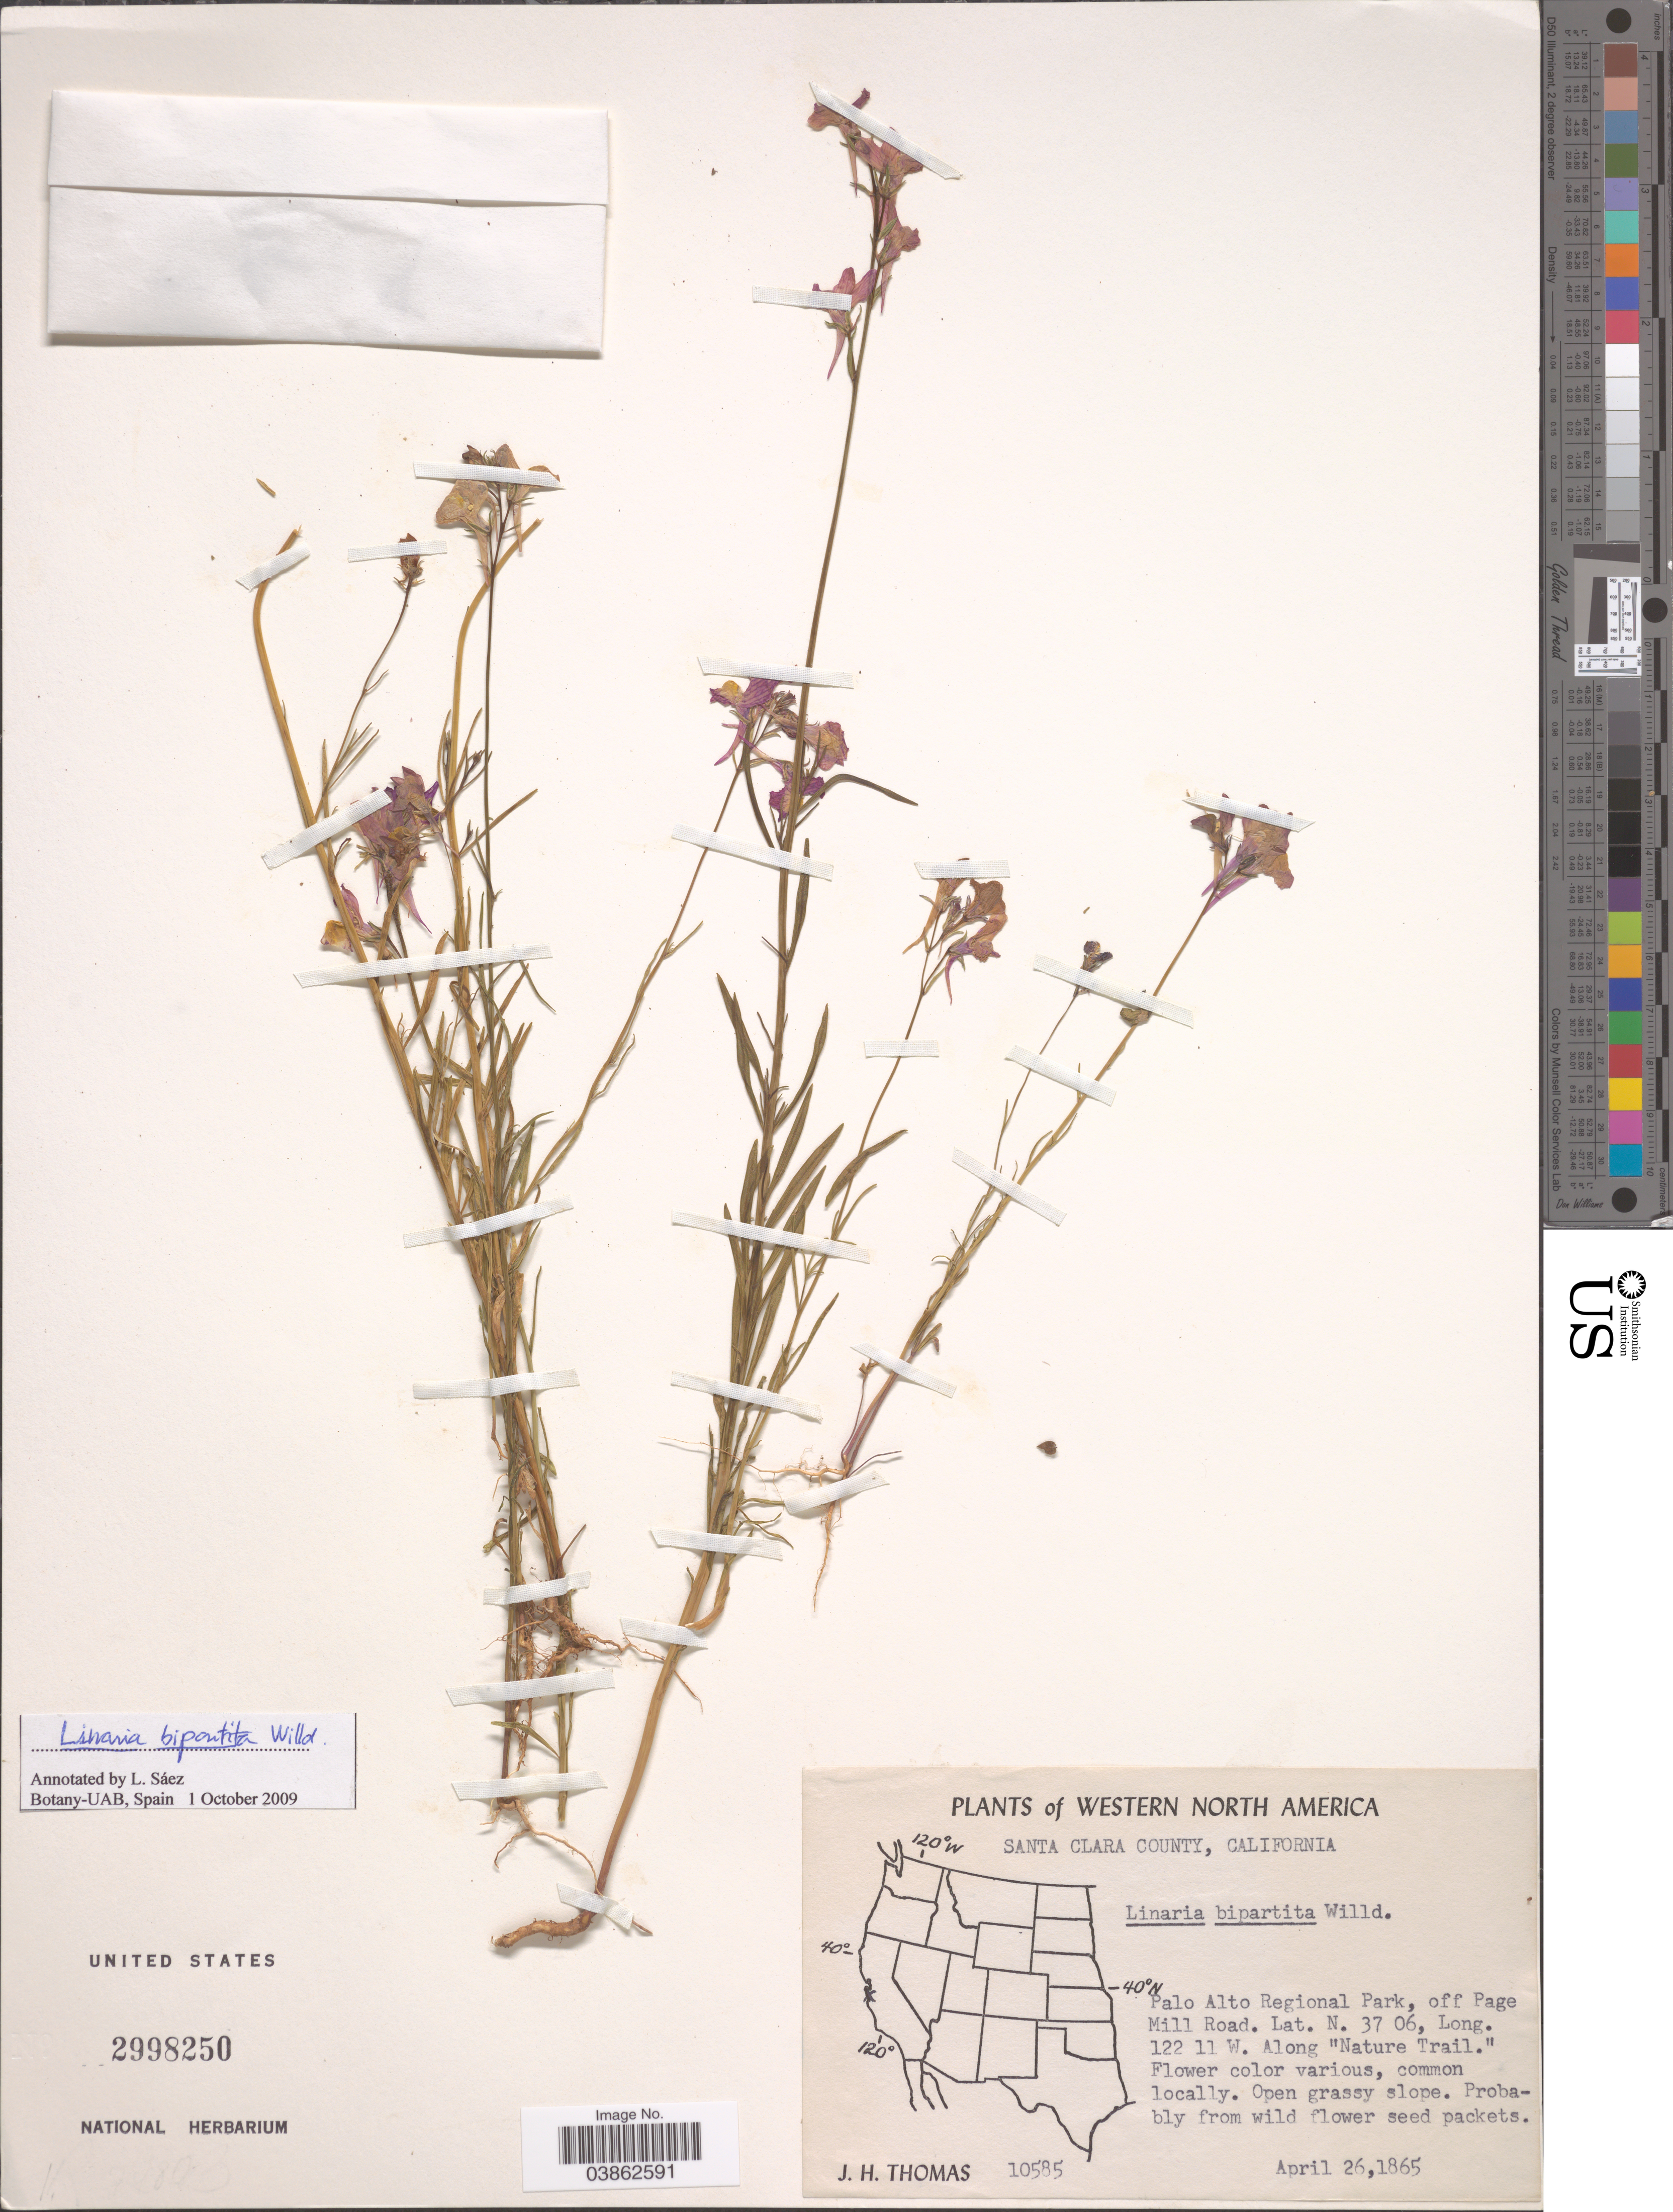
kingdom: Plantae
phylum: Tracheophyta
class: Magnoliopsida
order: Lamiales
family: Plantaginaceae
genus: Linaria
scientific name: Linaria bipartita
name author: (Vent.) Willd.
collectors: J. H. Thomas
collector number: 10585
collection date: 1865-04-26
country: United States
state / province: California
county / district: Santa Clara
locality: Western North America. Santa Clara County. Palo Alto Regional Park, off Page Mill Road. Along "Nature Trail".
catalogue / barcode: US 2998250